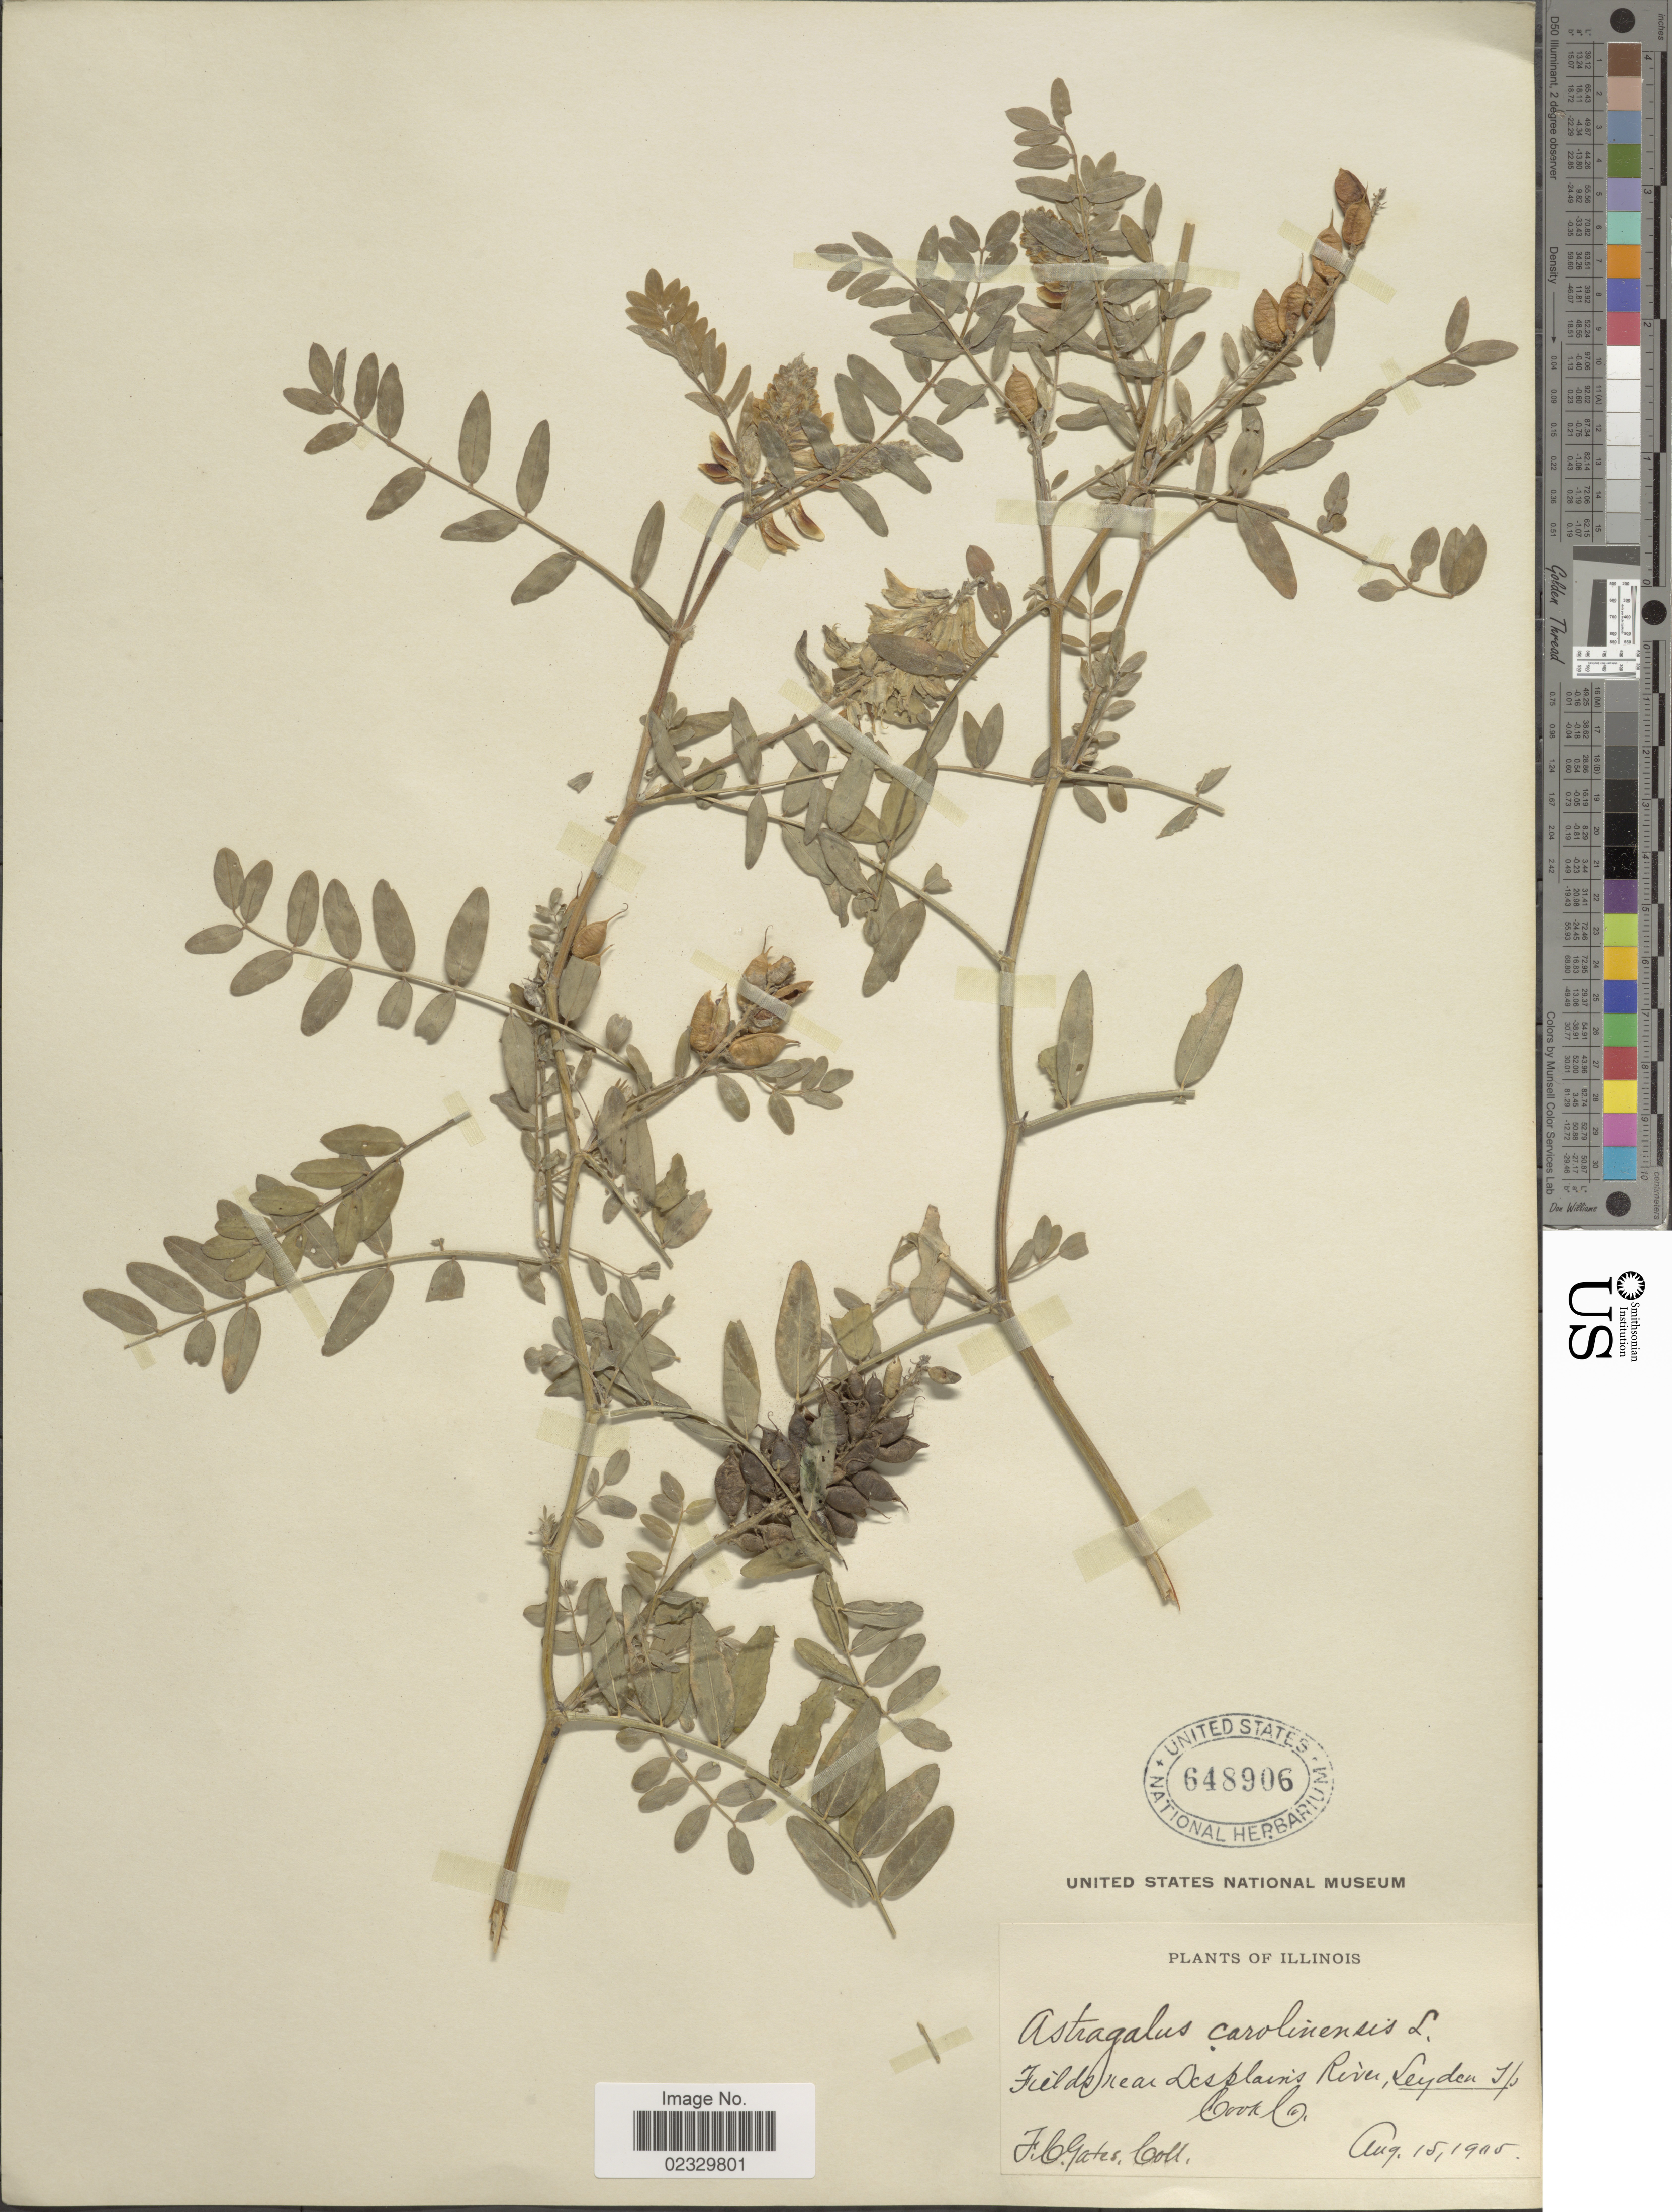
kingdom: Plantae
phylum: Tracheophyta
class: Magnoliopsida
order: Fabales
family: Fabaceae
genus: Astragalus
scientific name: Astragalus canadensis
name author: L.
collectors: F. C. Gates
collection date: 1905-08-15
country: United States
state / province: Illinois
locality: near Des Plains River, Leyden Ip, Cook Co.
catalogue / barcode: US 648906